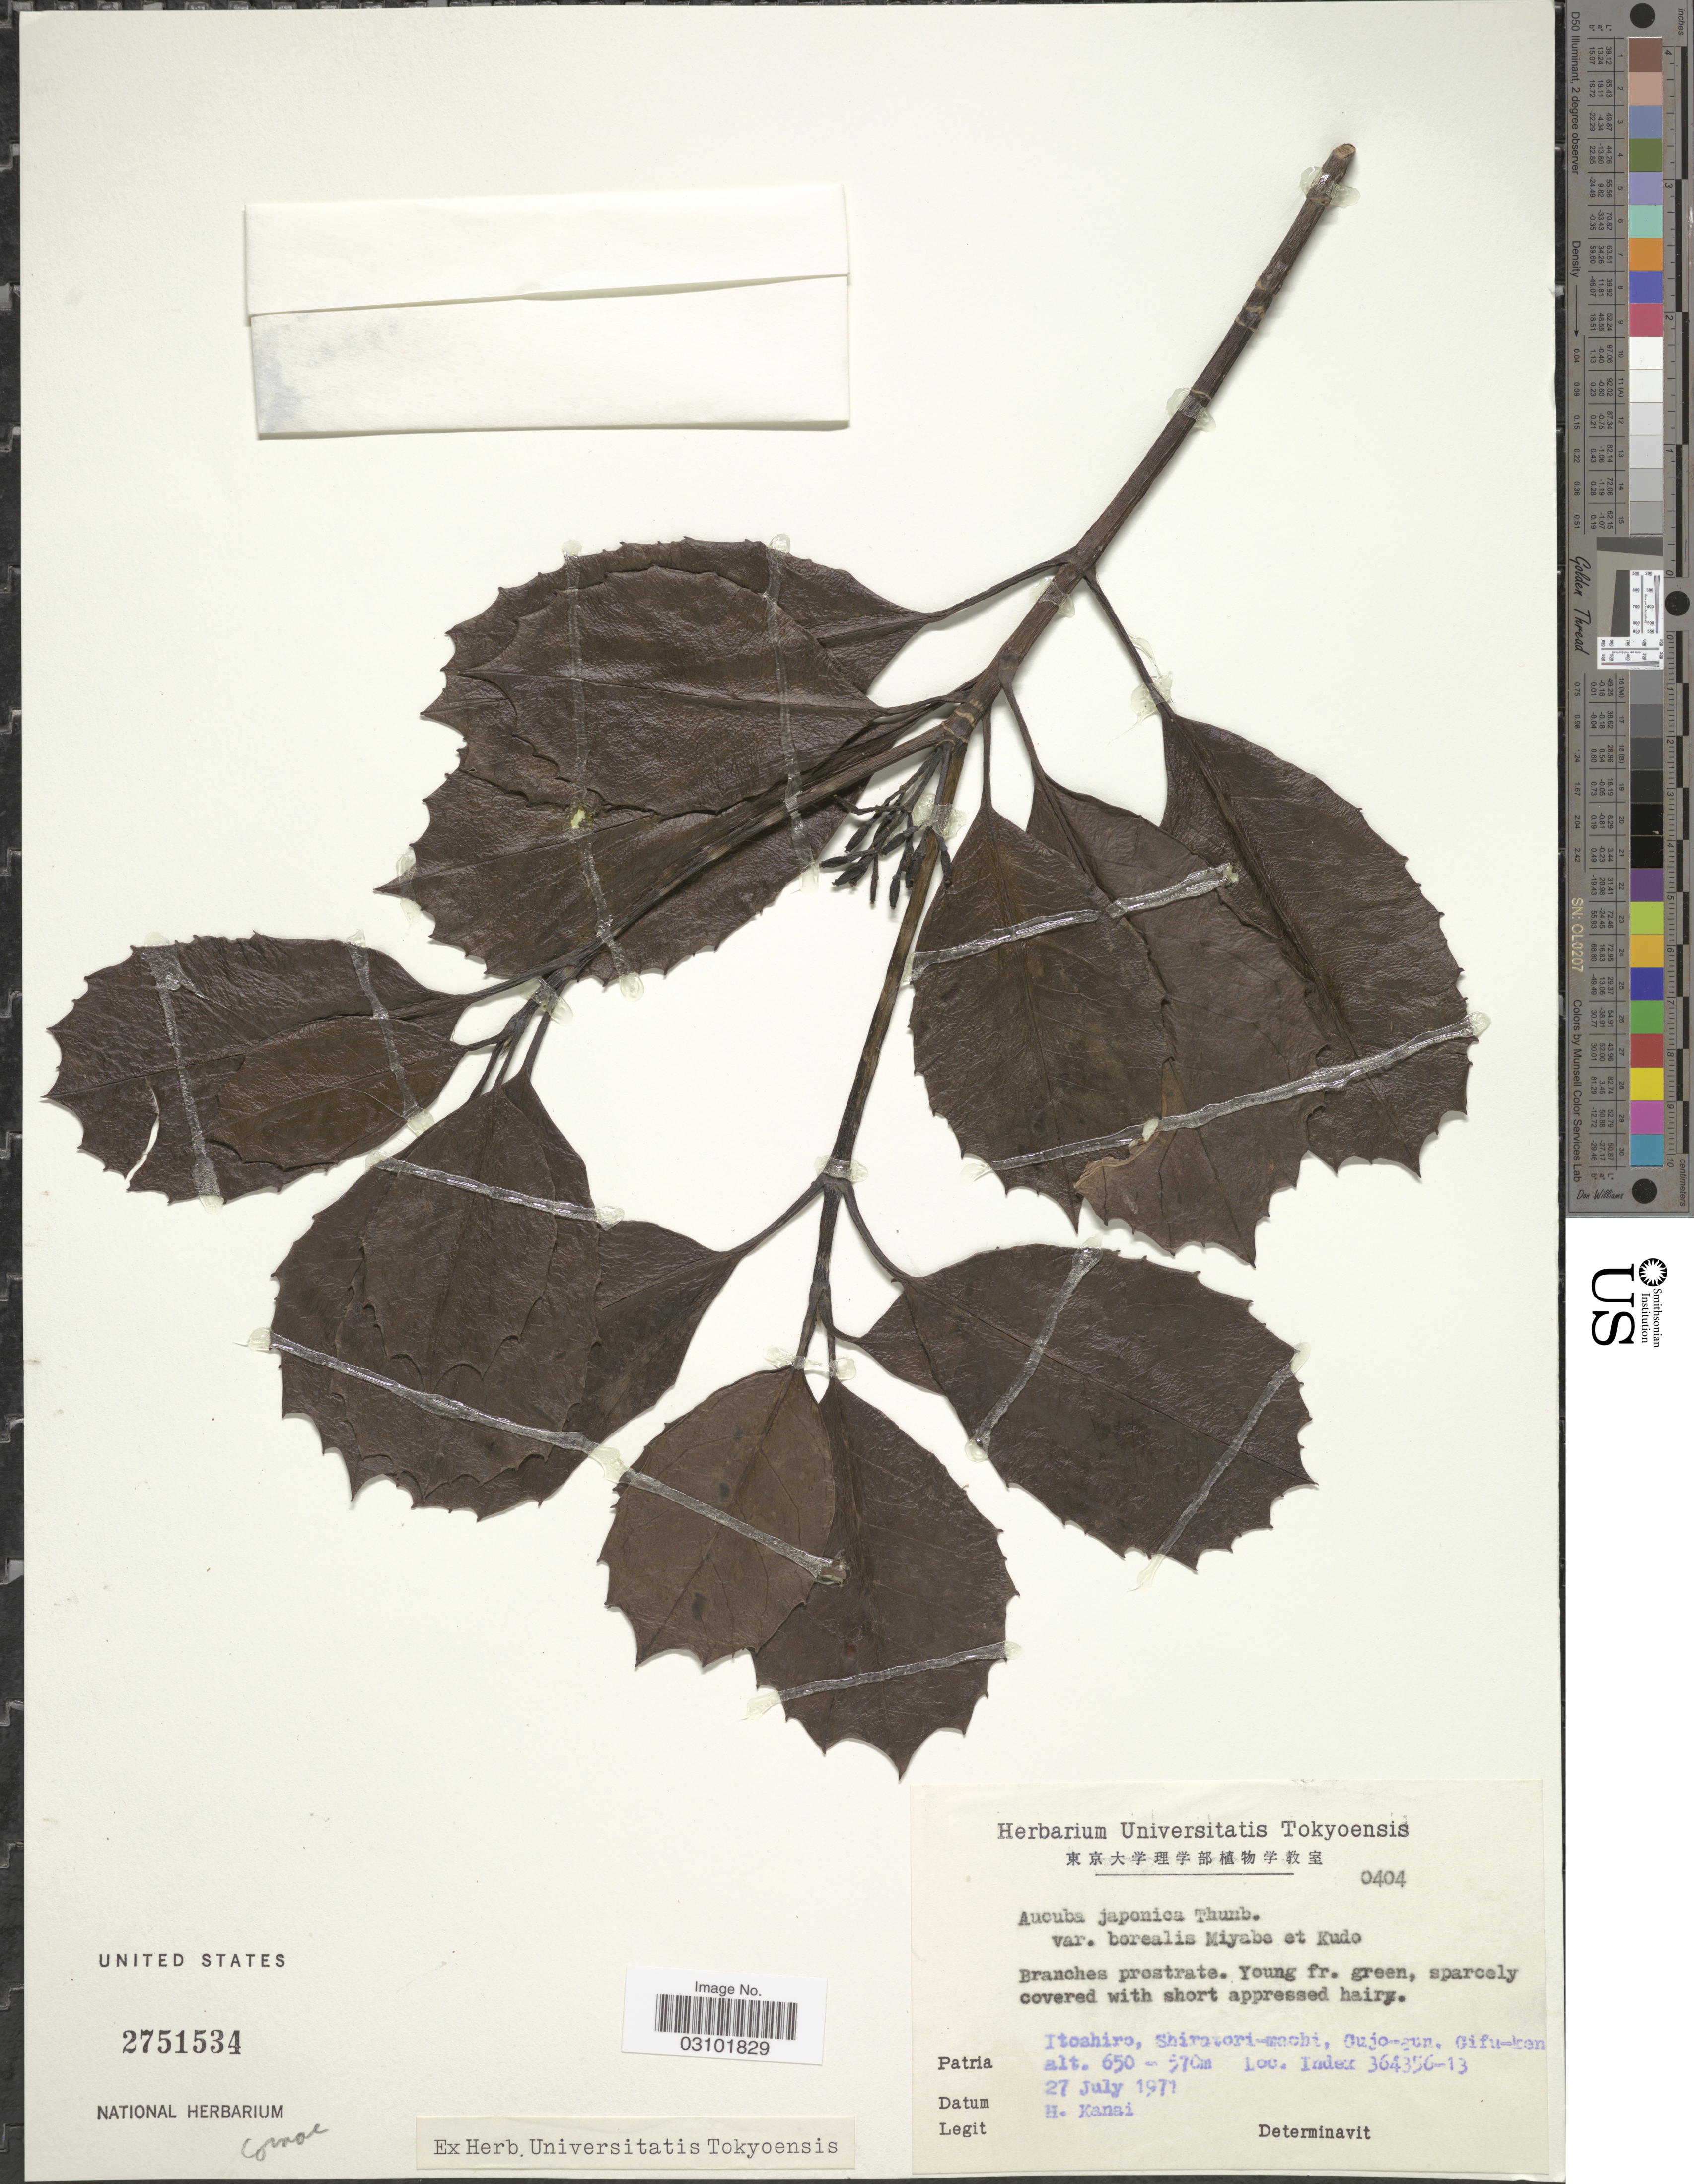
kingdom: Plantae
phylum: Tracheophyta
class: Magnoliopsida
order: Garryales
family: Garryaceae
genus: Aucuba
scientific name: Aucuba japonica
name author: Thunb.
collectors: H. Kanai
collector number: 0404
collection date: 1971-07-27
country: Japan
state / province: Tokyo, Federal City of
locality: Itoshiro, Shiratori-machi, Gujo-gun, Gifu-ken. Index 364356-13.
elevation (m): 570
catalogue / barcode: US 2751534